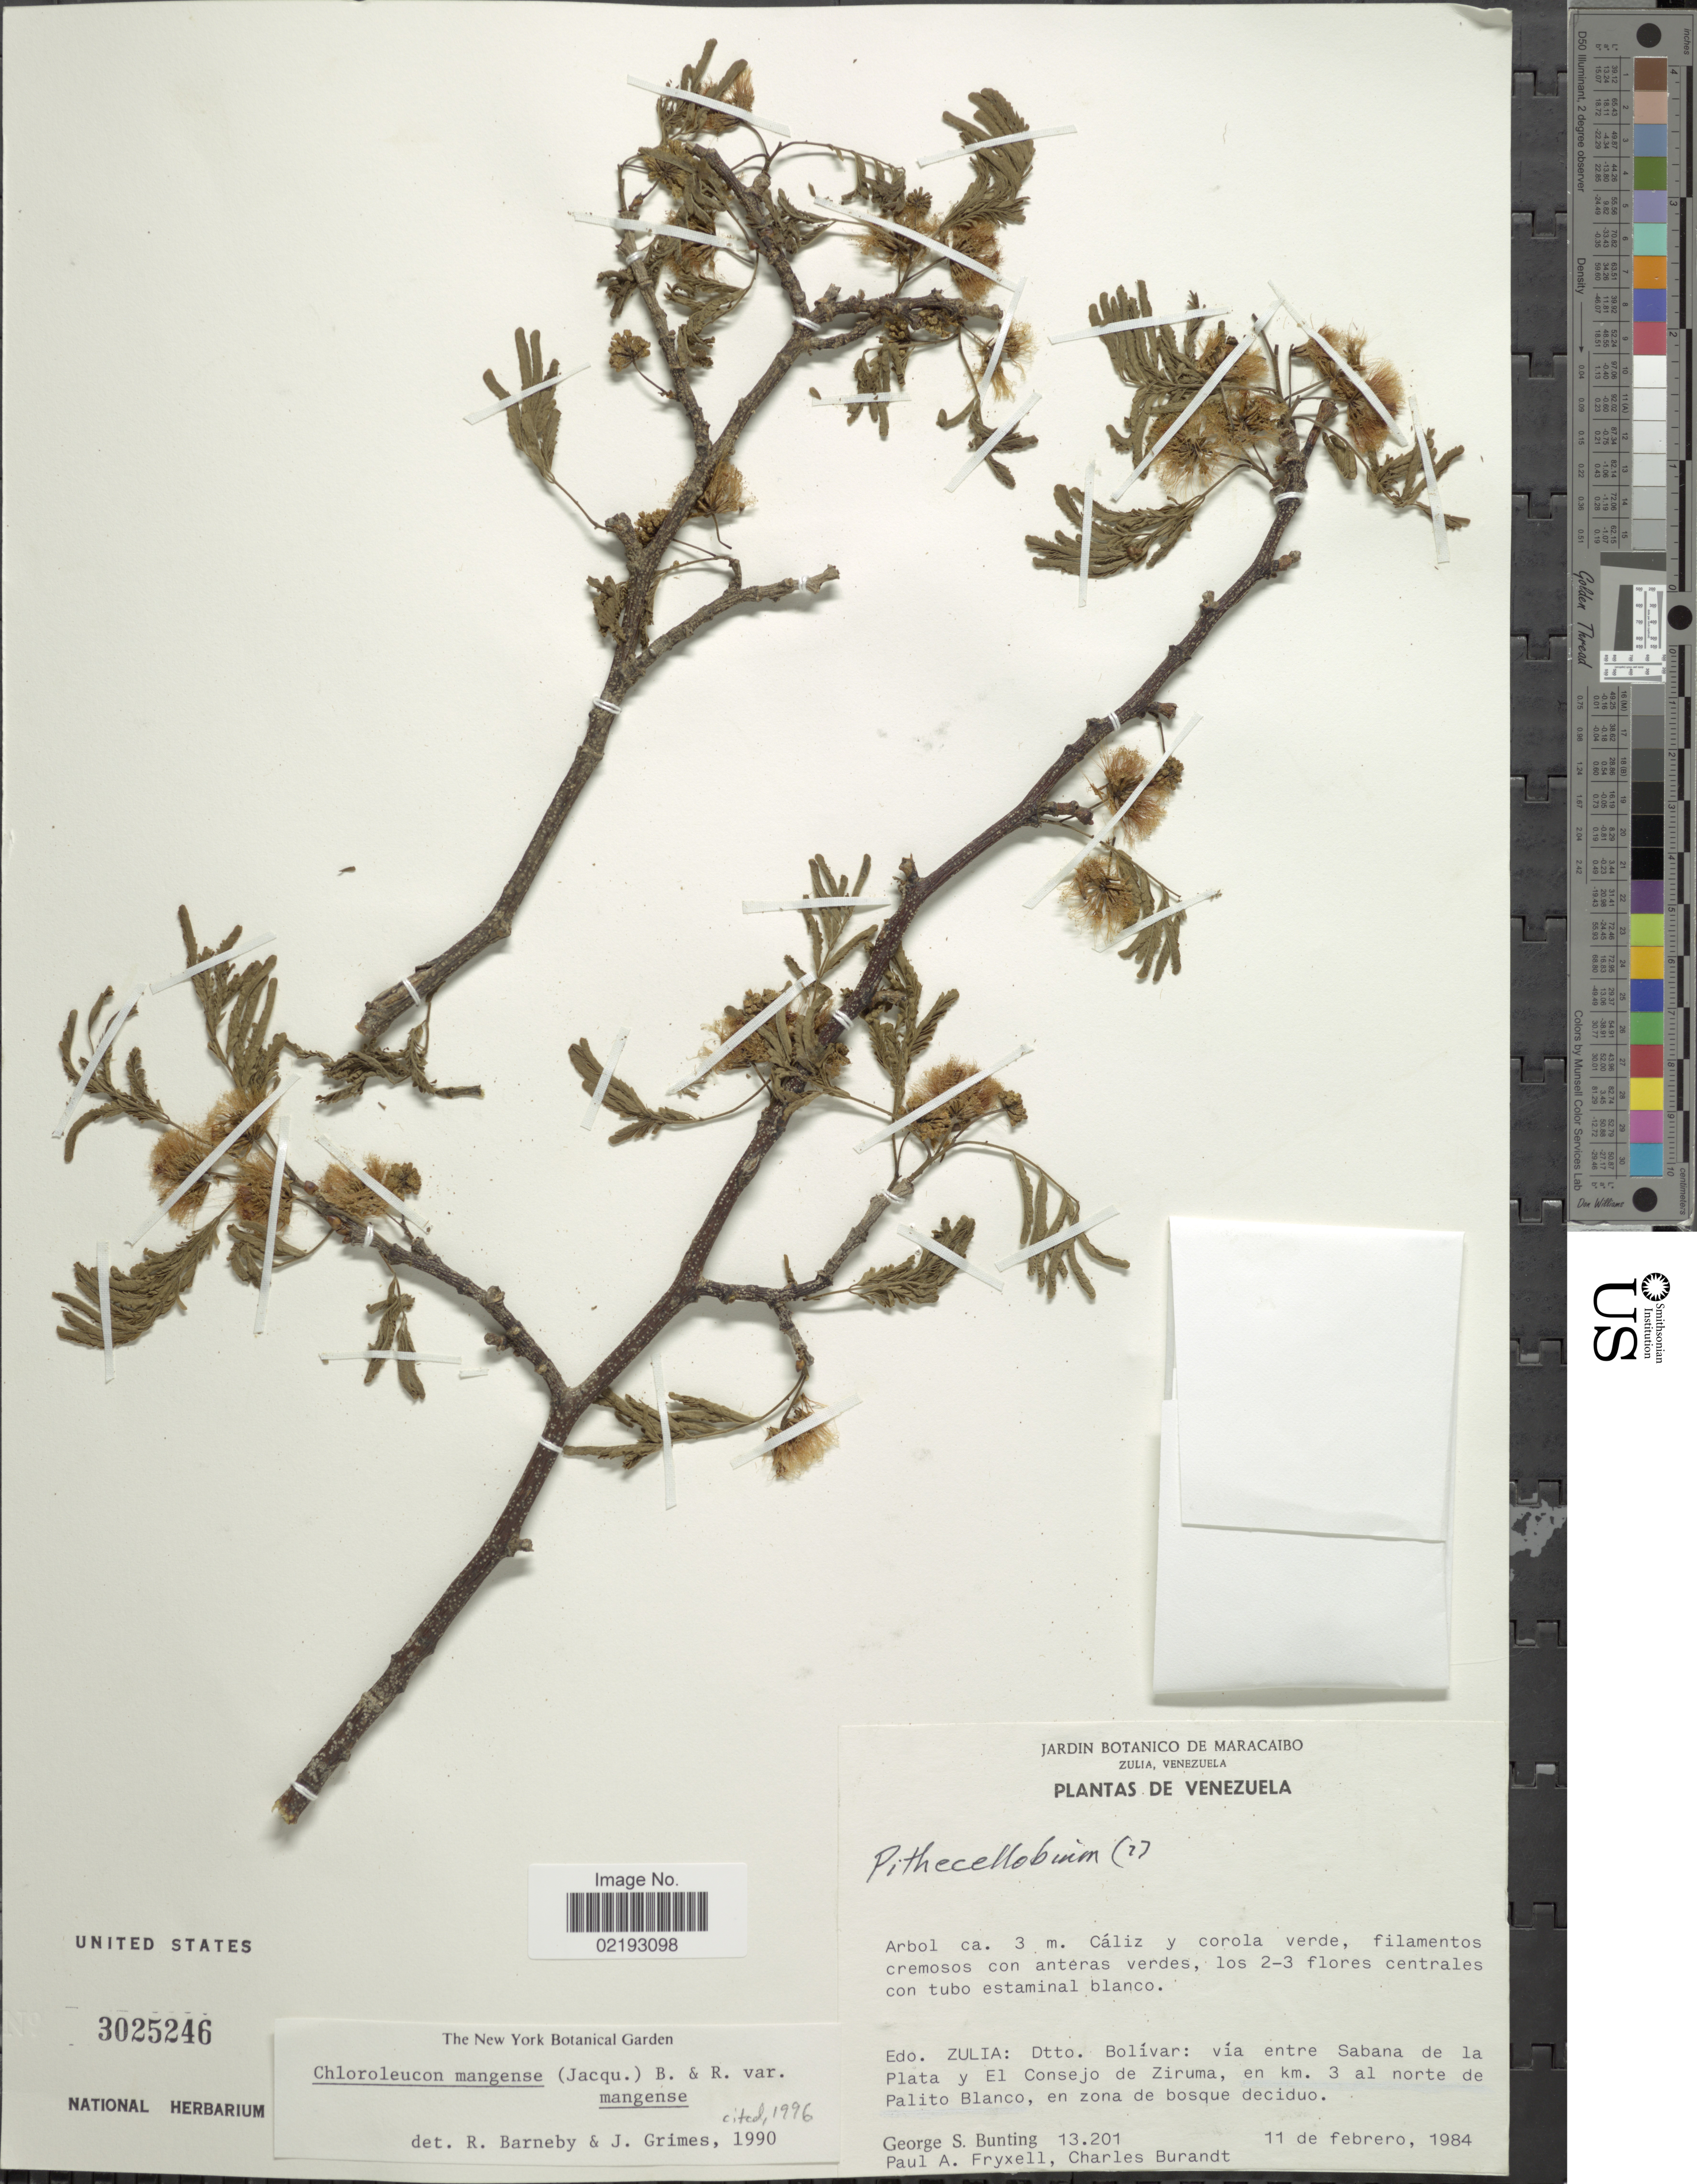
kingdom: Plantae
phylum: Tracheophyta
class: Magnoliopsida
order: Fabales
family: Fabaceae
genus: Chloroleucon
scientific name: Chloroleucon mangense var. mangense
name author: (Jacq.) Britton & Rose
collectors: G. S. Bunting, P. A. Fryxell & C. Burandt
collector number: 13201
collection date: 1984-02-11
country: Venezuela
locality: Edo. Zulia, Dtto. Bolivar, via entre Sabana de la Plata y El Consejo de Ziruma, en km 3 al norte de Palito Blanco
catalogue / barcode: US 3025246